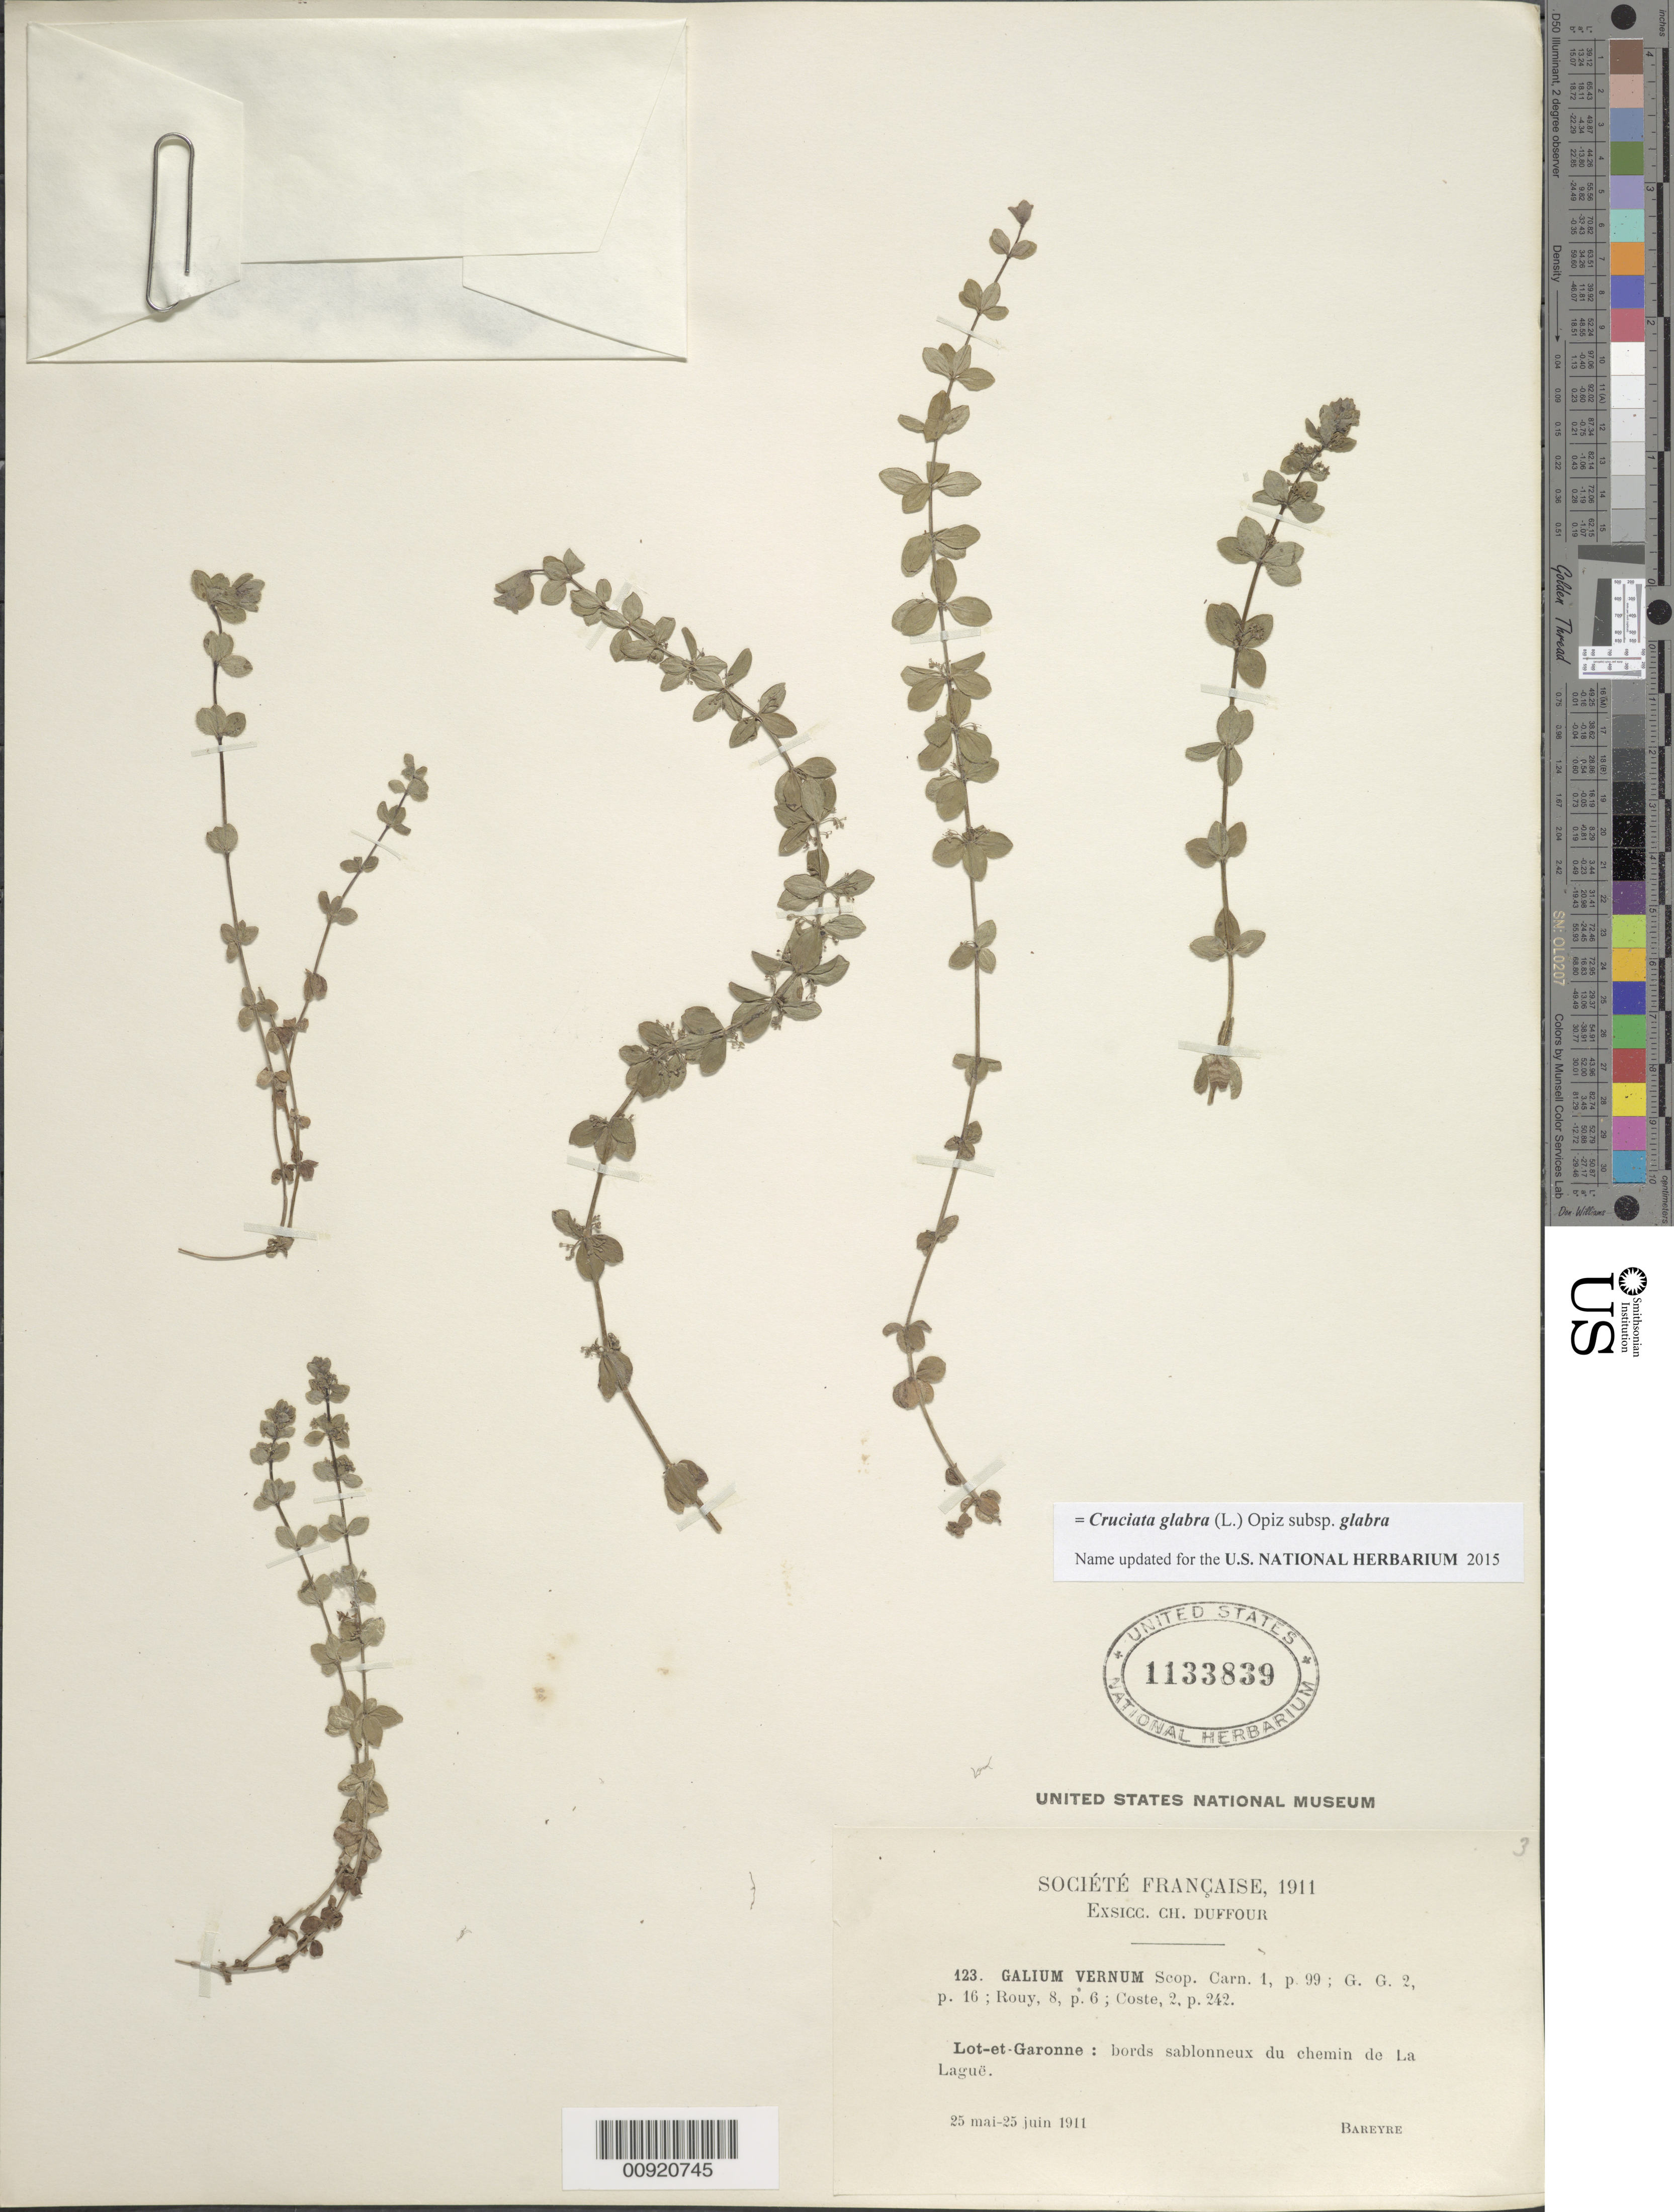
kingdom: Plantae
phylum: Tracheophyta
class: Magnoliopsida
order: Gentianales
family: Rubiaceae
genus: Cruciata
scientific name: Cruciata glabra subsp. glabra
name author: (L.) Opiz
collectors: Bareyre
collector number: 123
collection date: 1911-05-25/1911-06-25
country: France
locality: Lot-et-garonne: bords sablonneux du chemin de la Lague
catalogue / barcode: US 1133839